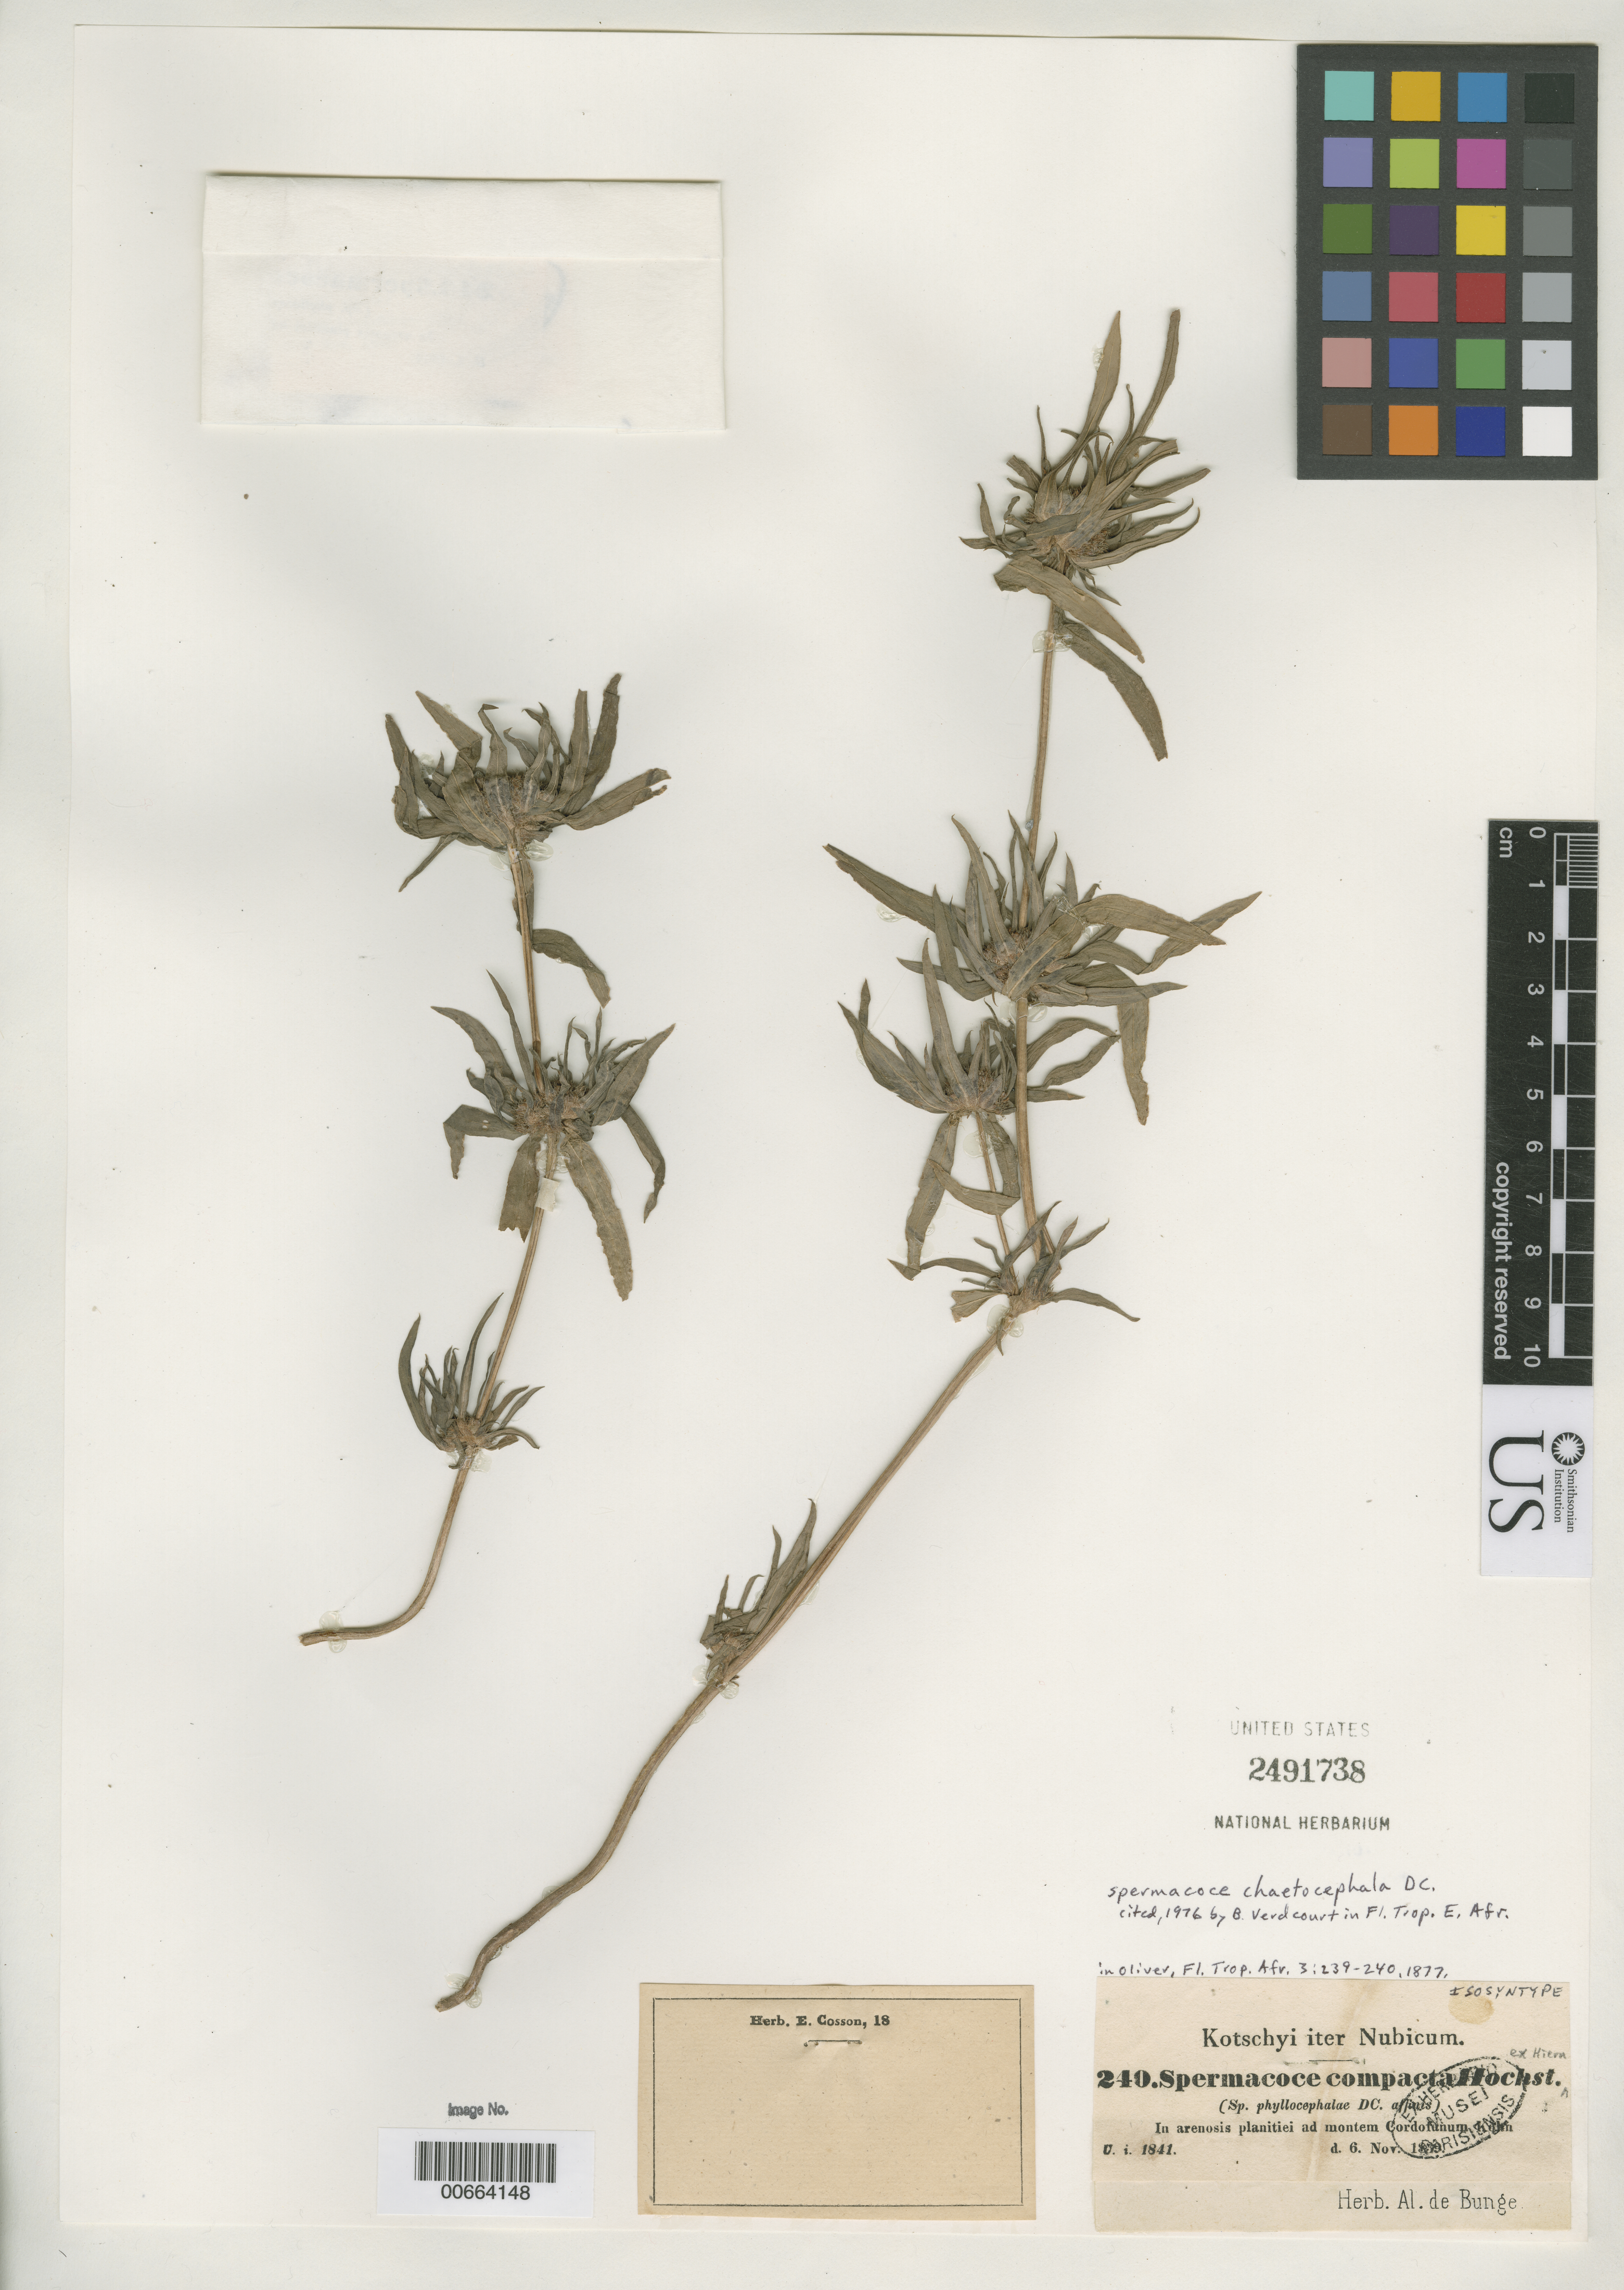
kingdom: Plantae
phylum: Tracheophyta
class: Magnoliopsida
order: Gentianales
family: Rubiaceae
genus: Spermacoce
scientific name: Spermacoce compacta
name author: Hochst. ex Hiern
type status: Isosyntype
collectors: K. G. Kotschy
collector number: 240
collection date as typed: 06 Nov 1839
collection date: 1839-11-06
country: Sudan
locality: Nubia.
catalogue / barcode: US 2491738